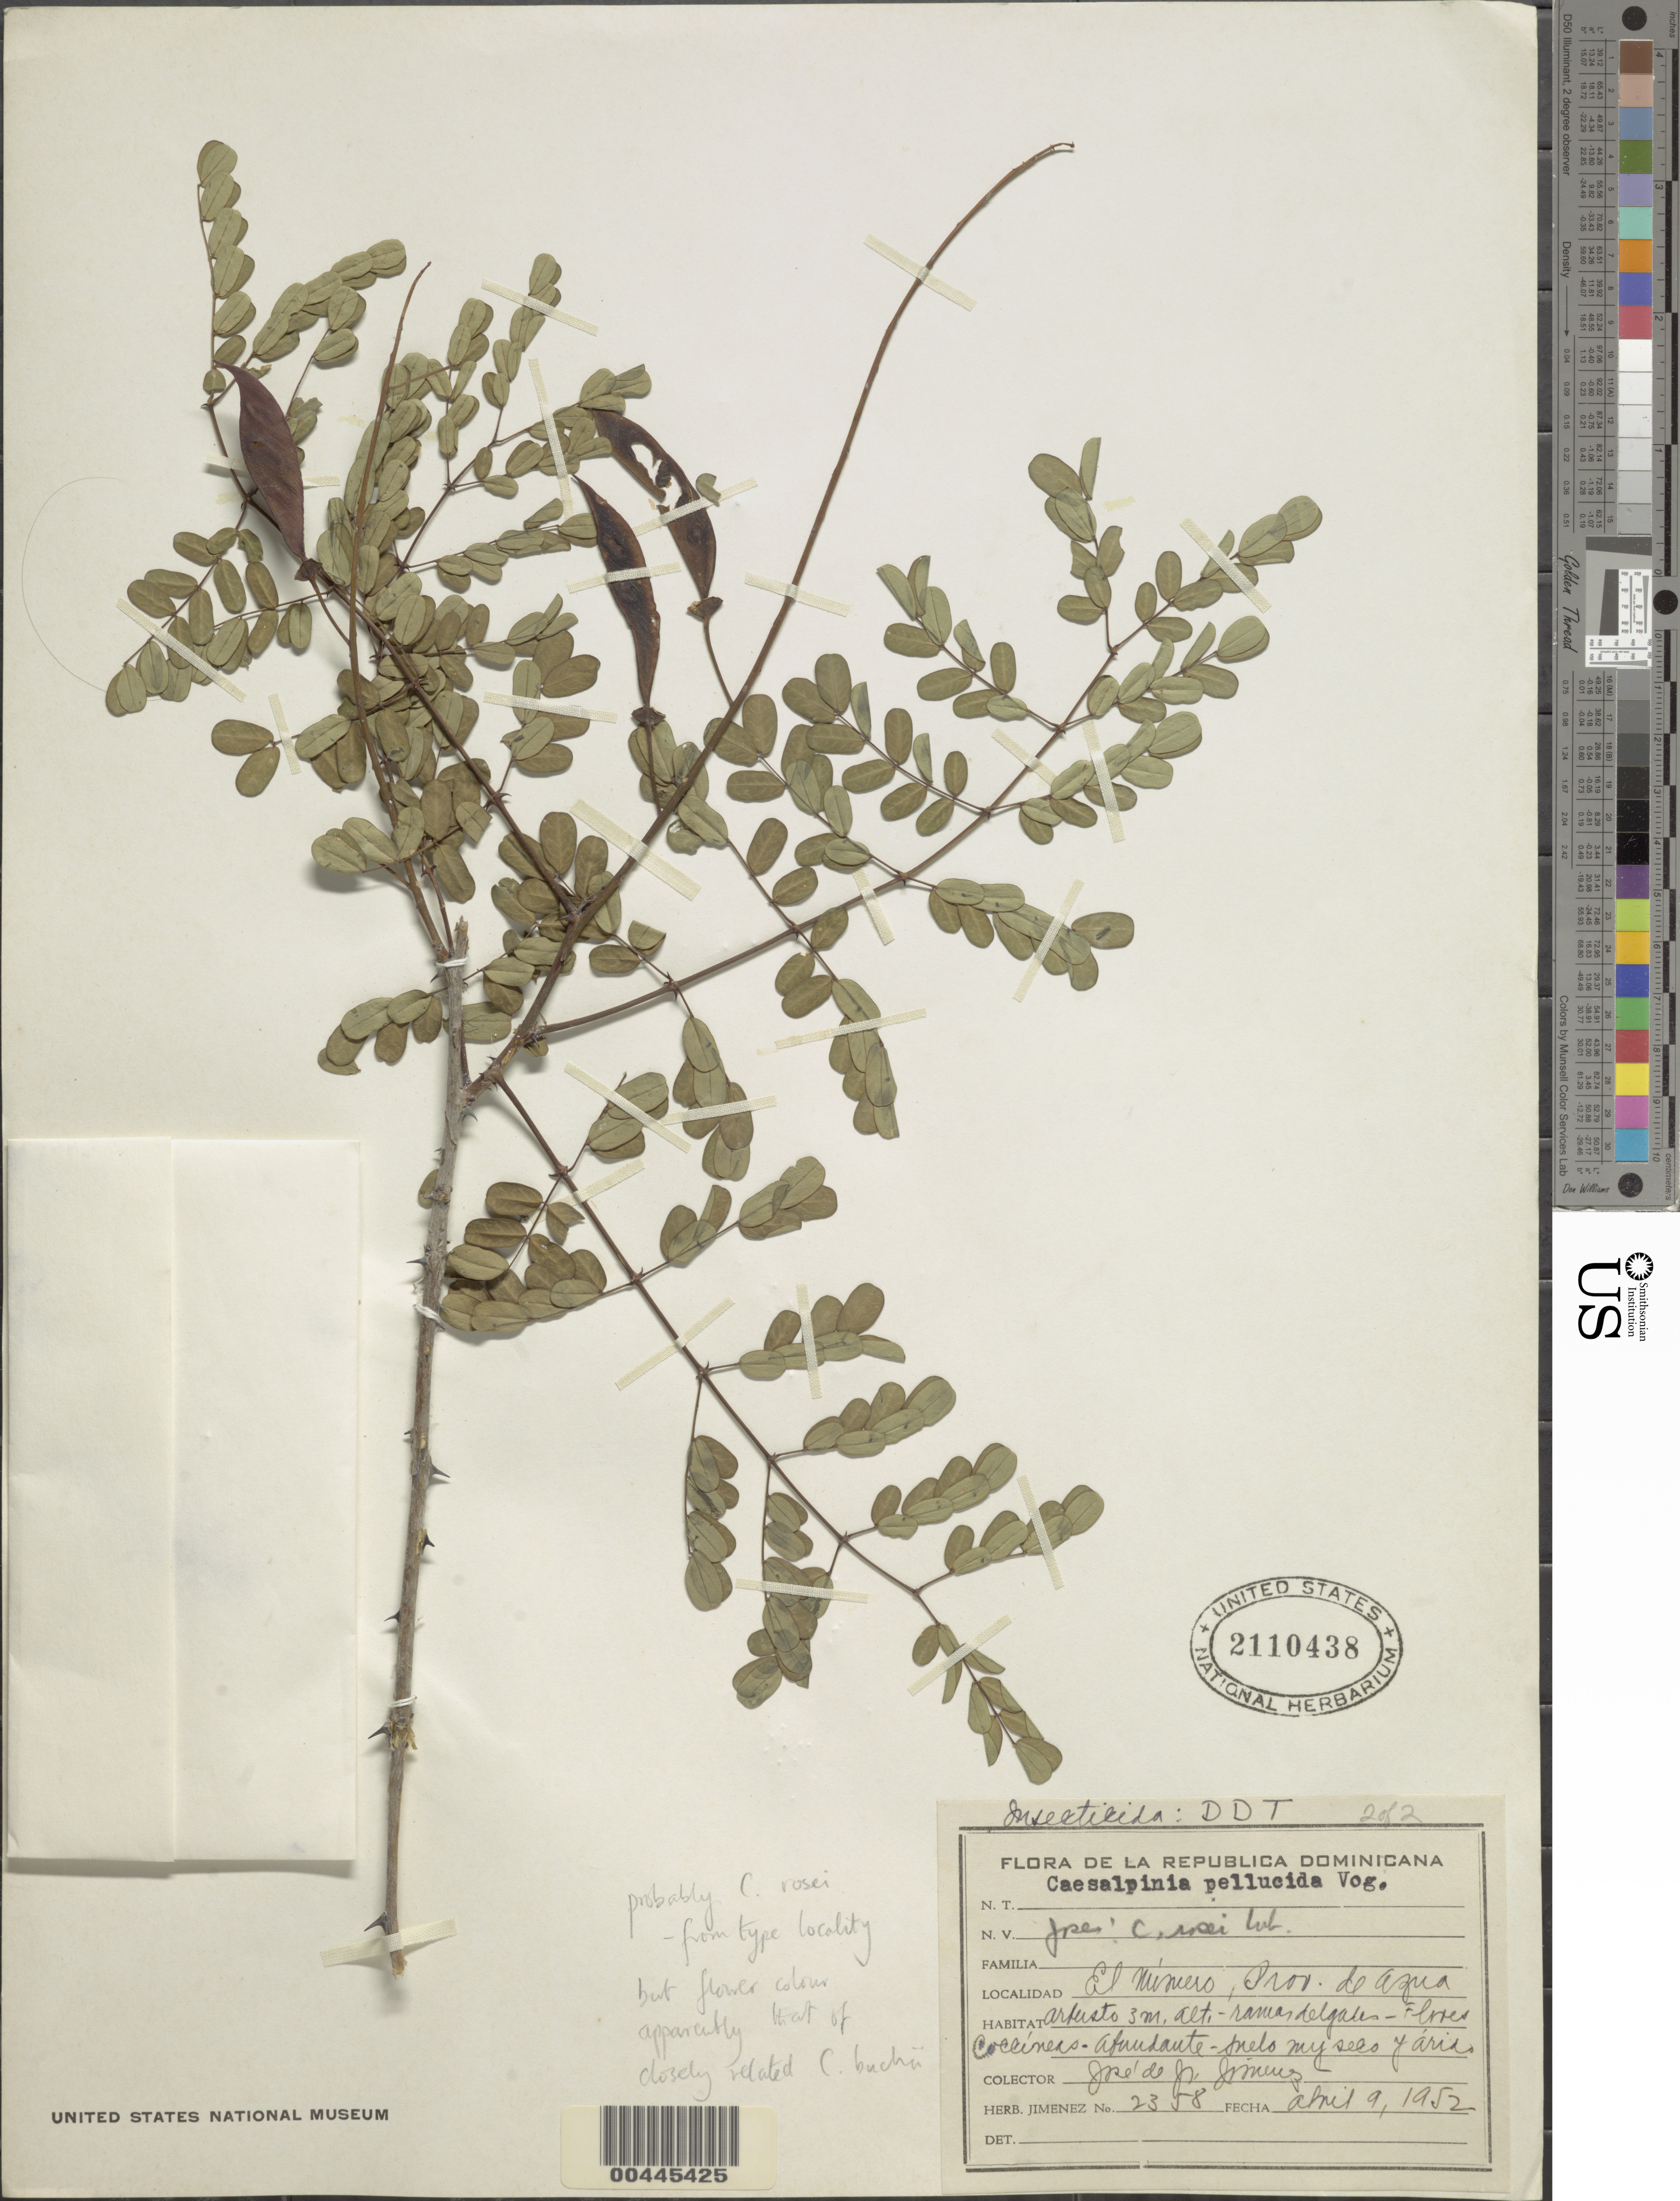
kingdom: Plantae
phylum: Tracheophyta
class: Magnoliopsida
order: Fabales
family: Fabaceae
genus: Denisophytum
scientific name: Denisophytum rosei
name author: (Urb.) Gagnon & G.P. Lewis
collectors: J. J. Jiménez Almonte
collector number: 2358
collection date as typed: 09 Apr 1952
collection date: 1952-04-09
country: Dominican Republic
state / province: Azua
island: Hispaniola Island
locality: El numero, arbusto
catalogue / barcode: US 2110438